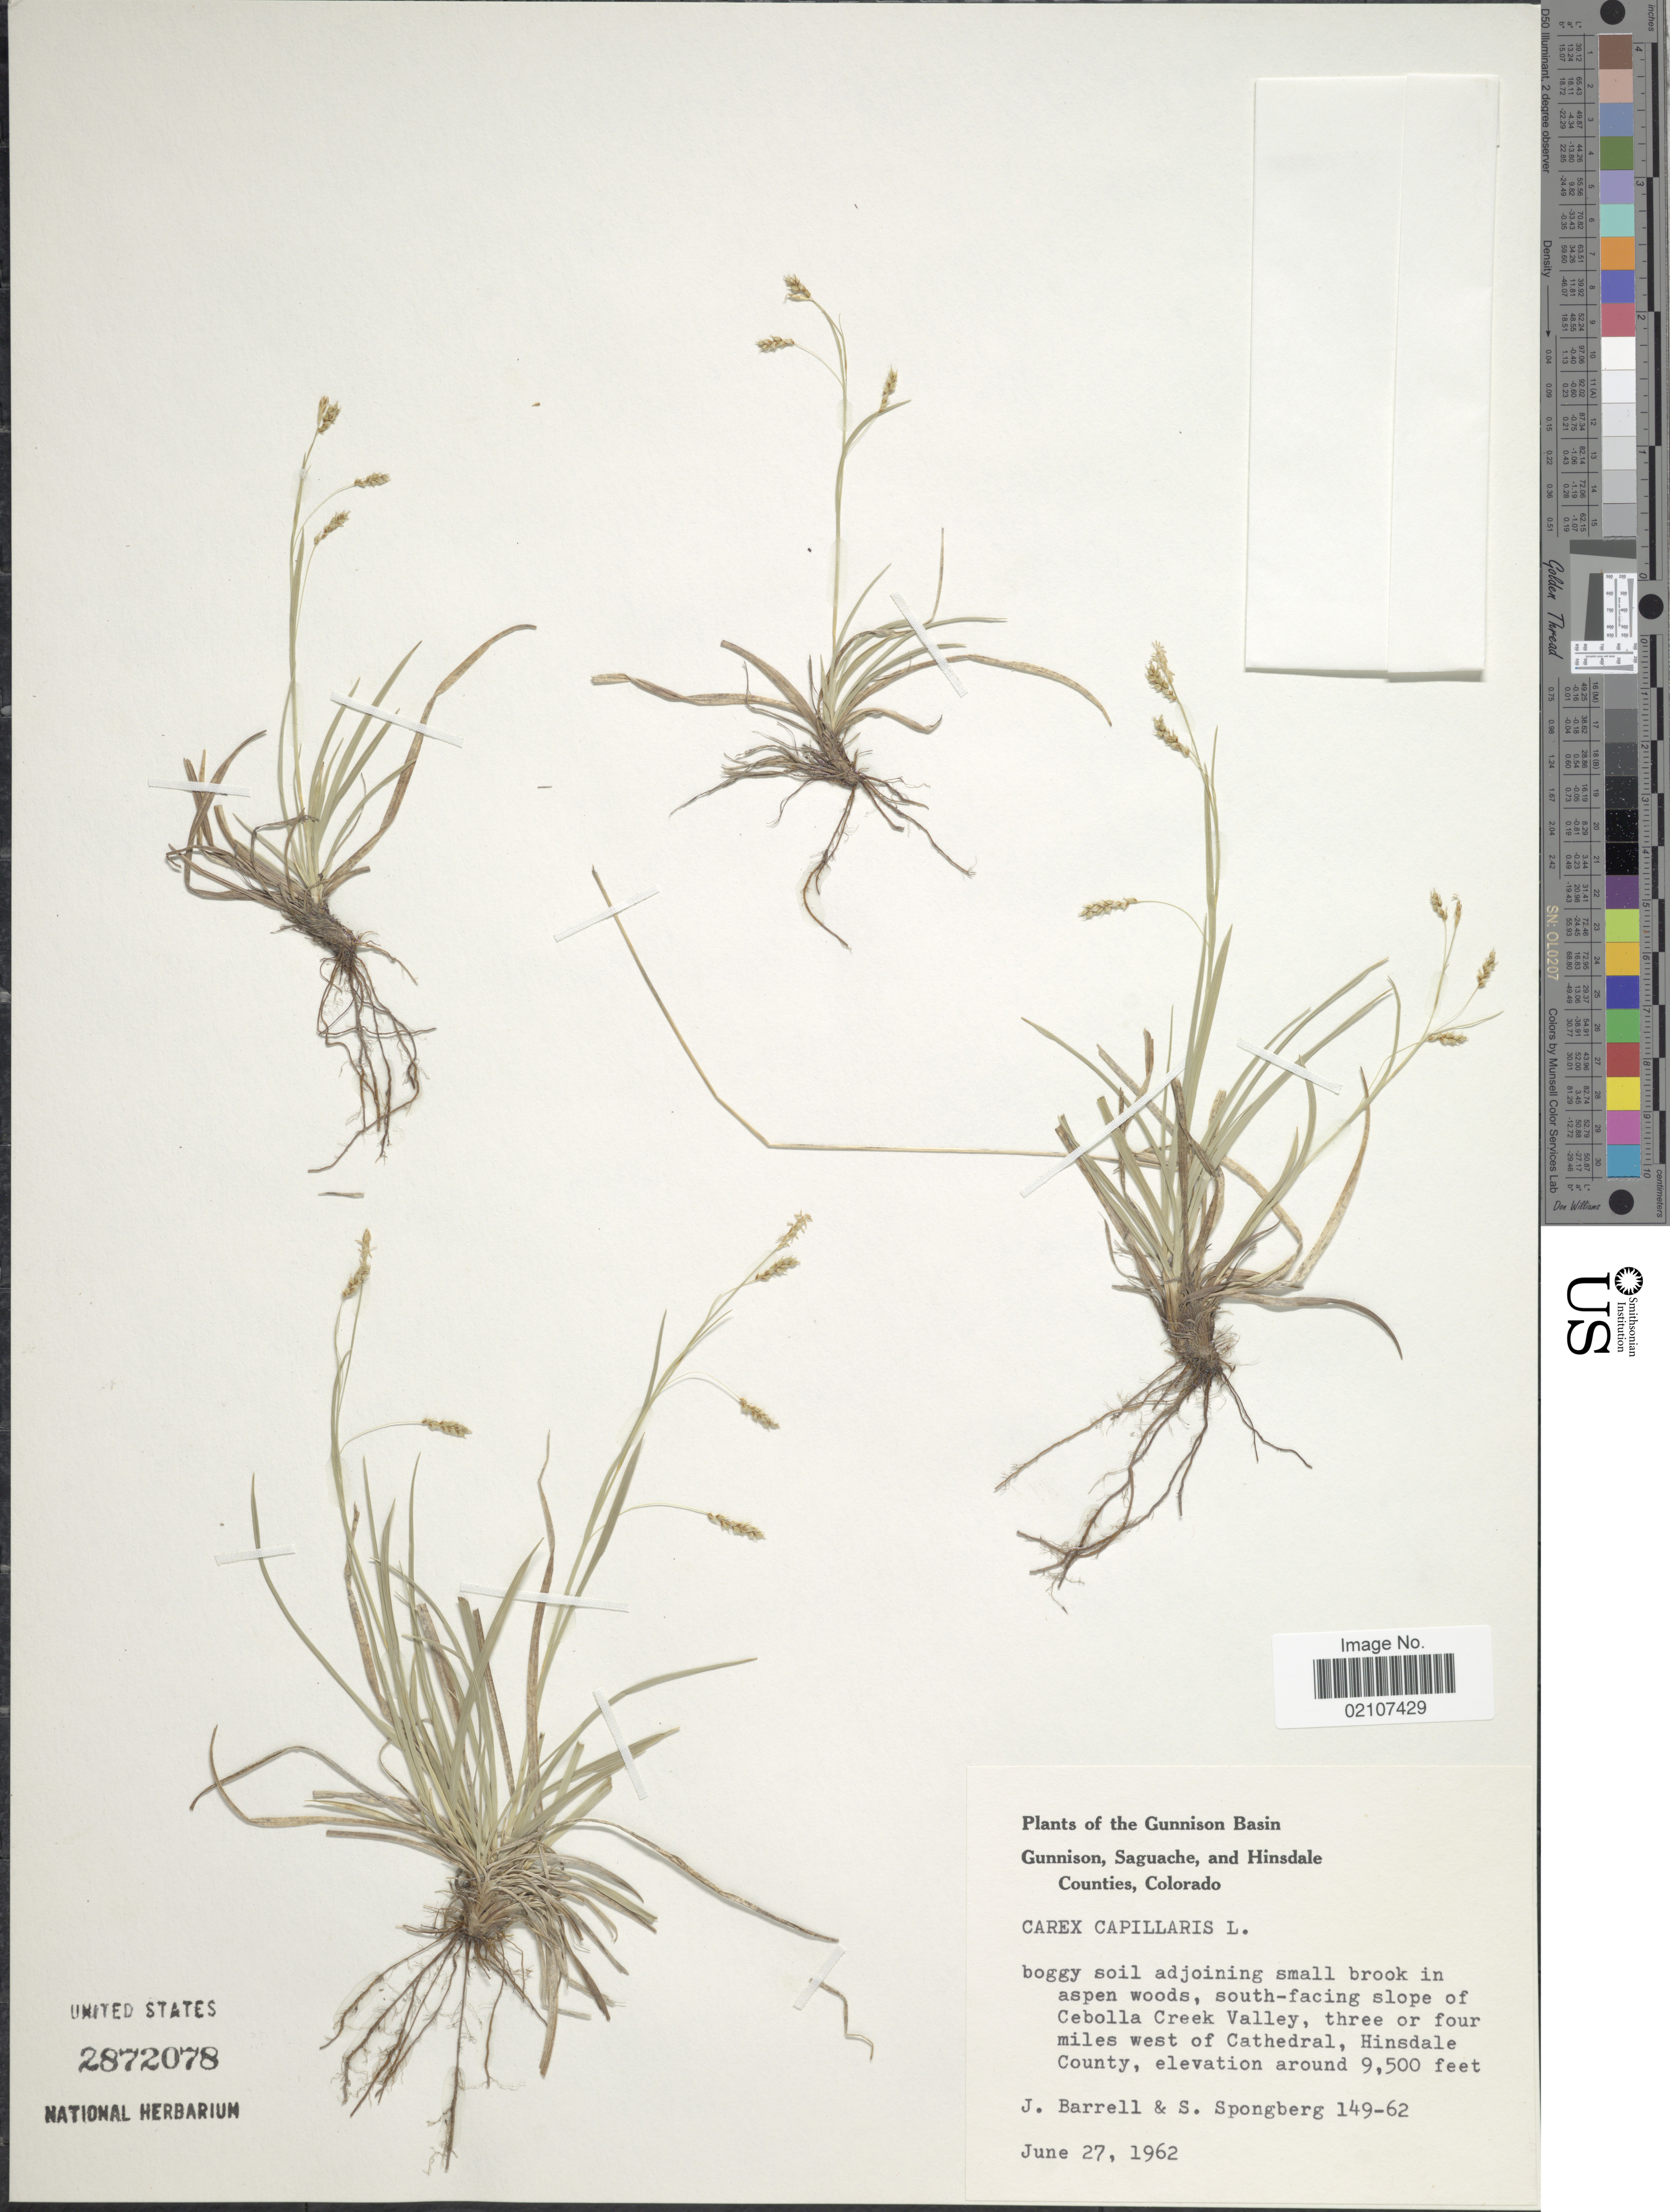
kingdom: Plantae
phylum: Tracheophyta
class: Liliopsida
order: Poales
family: Cyperaceae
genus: Carex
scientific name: Carex capillaris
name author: L.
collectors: J. Barrell & S. A.Spongberg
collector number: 149-62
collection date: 1962-06-27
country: United States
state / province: Colorado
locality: The Gunnison Basin Gunnison, Saguache, and Hinsdale Counties, boggy soil adjoining small brook in aspen woods, south-facing slope of Cebolla creek Valley, three or four miles west of Cathedral, Hinsdale County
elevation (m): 2896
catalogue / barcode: US 2872078